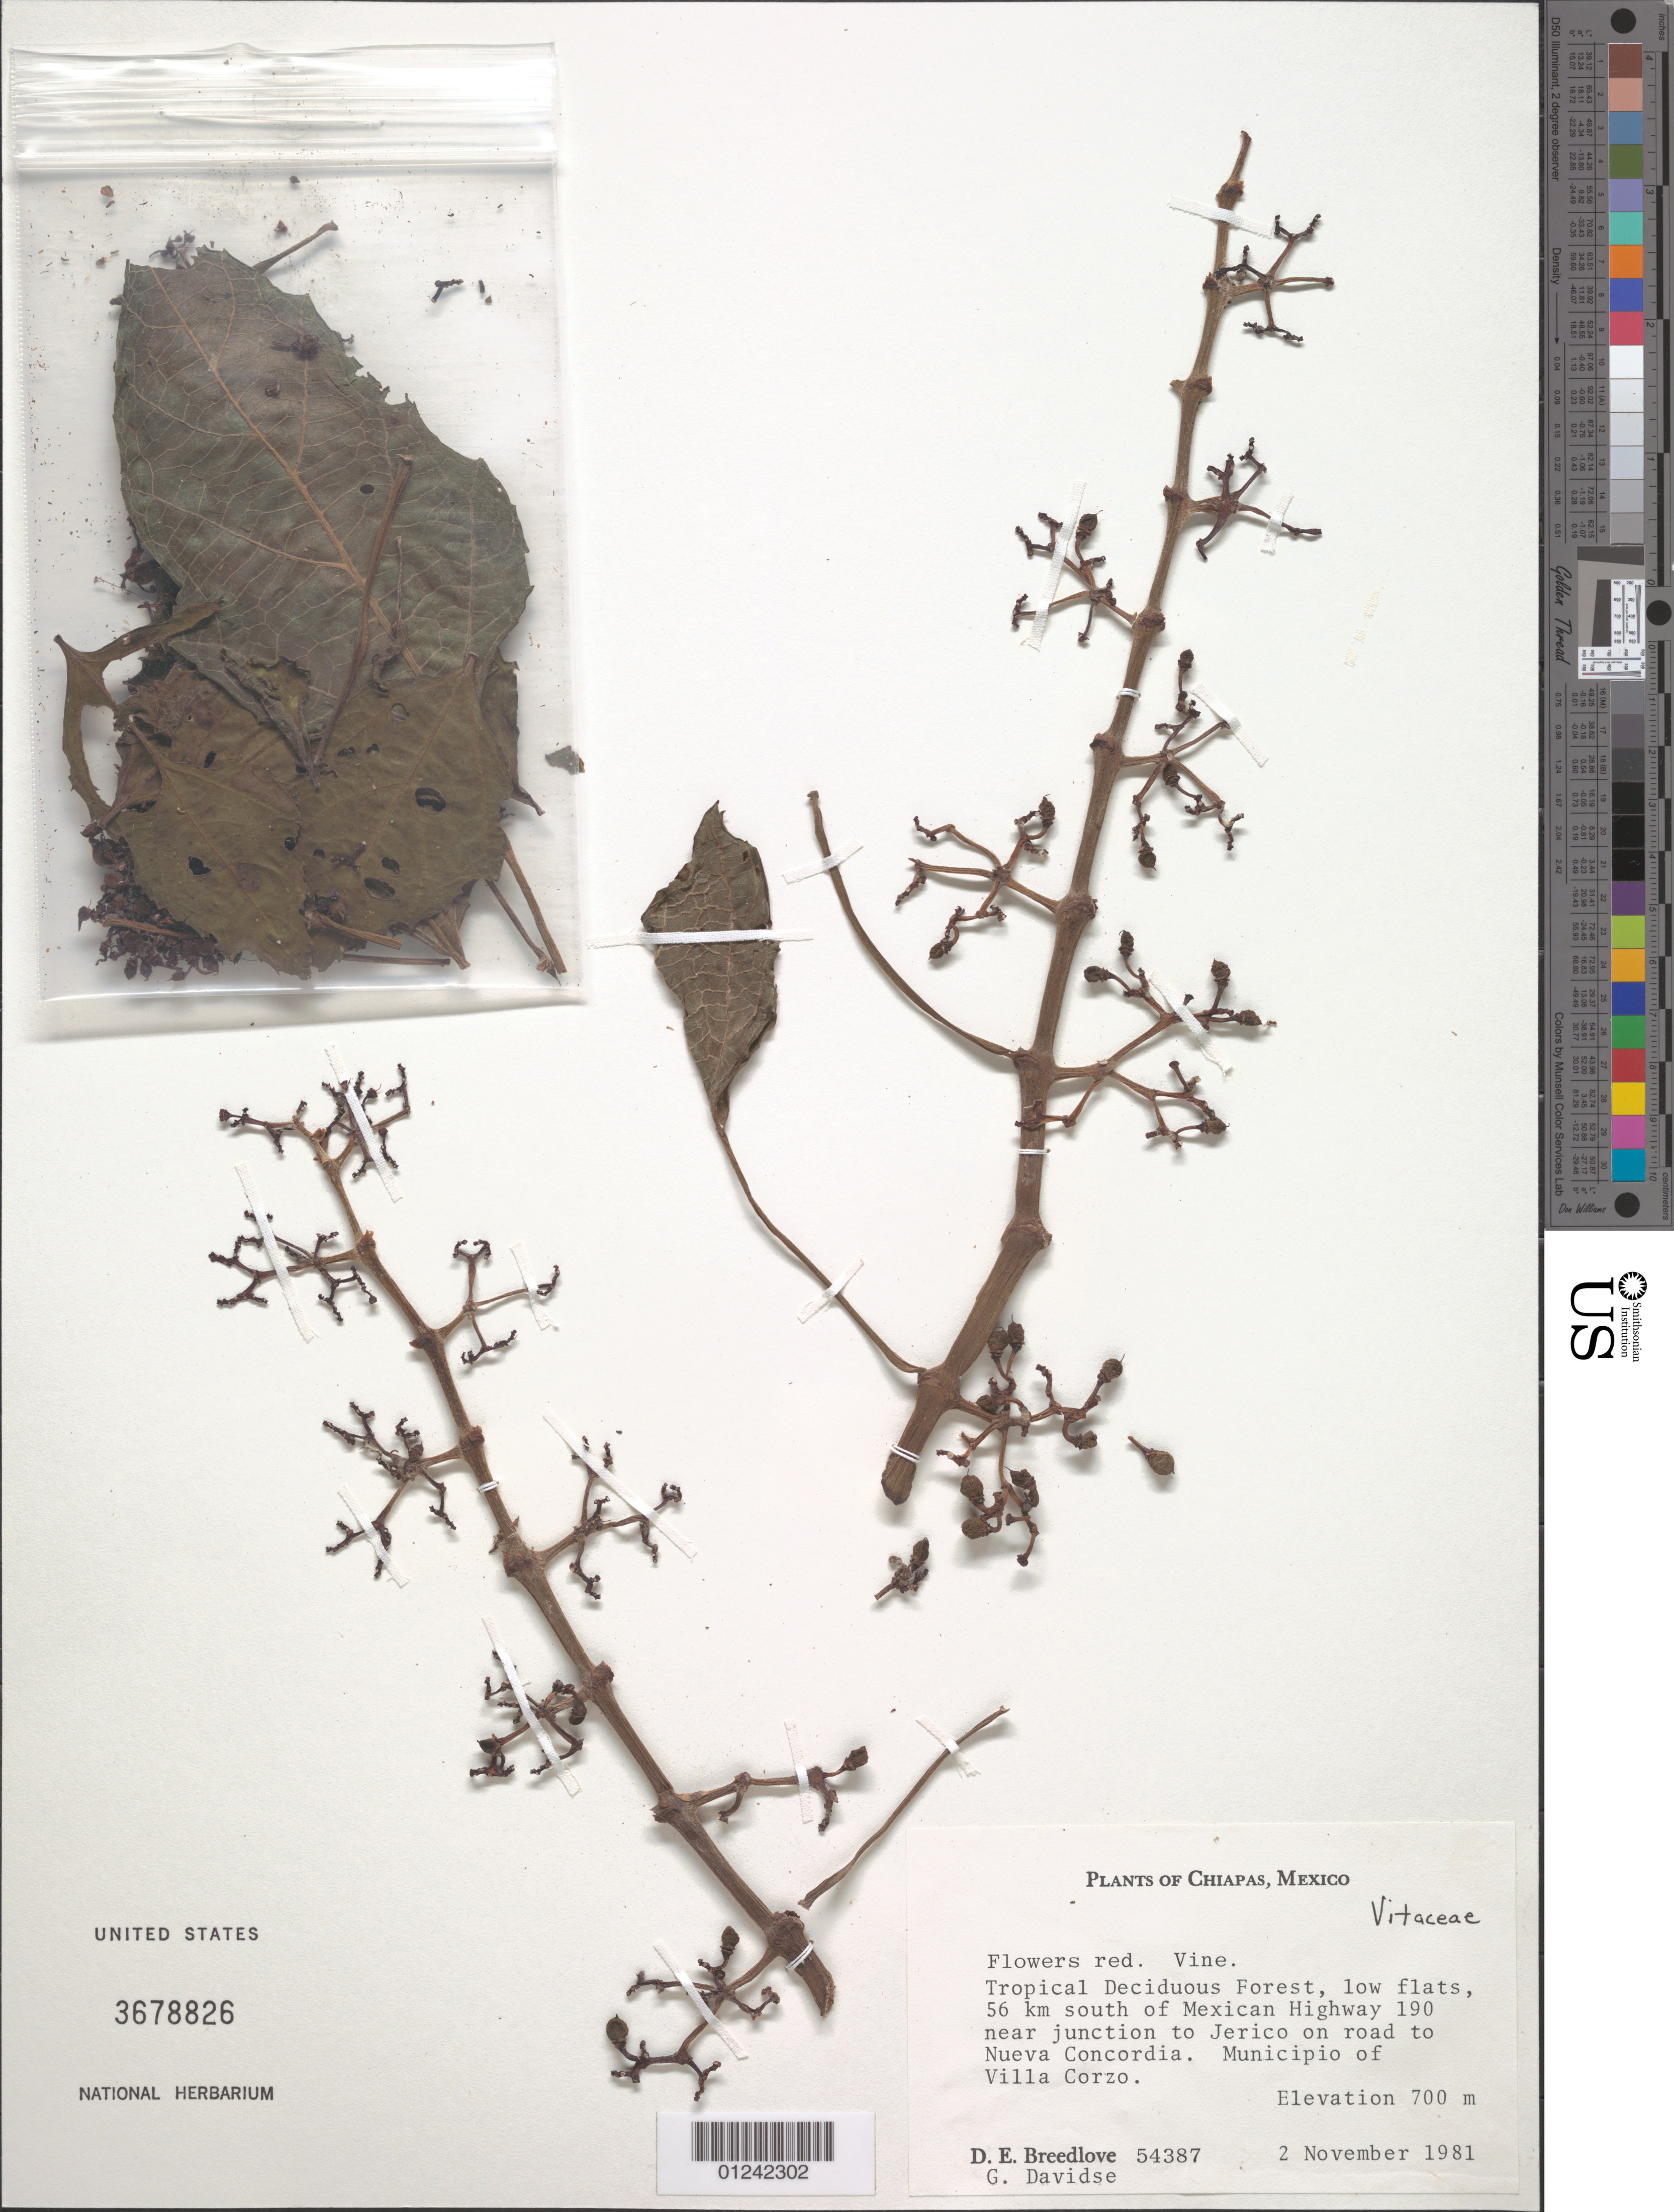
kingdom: Plantae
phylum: Tracheophyta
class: Magnoliopsida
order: Vitales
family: Vitaceae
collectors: D. E. Breedlove & G. Davidse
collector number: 54387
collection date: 1981-11-02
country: Mexico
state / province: Chiapas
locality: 56 miles south of Mexican Highway 190 near junction to Jerico on road to Nueva Corzo. Municipio of Villa Corzo.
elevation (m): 700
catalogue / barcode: US 3678826